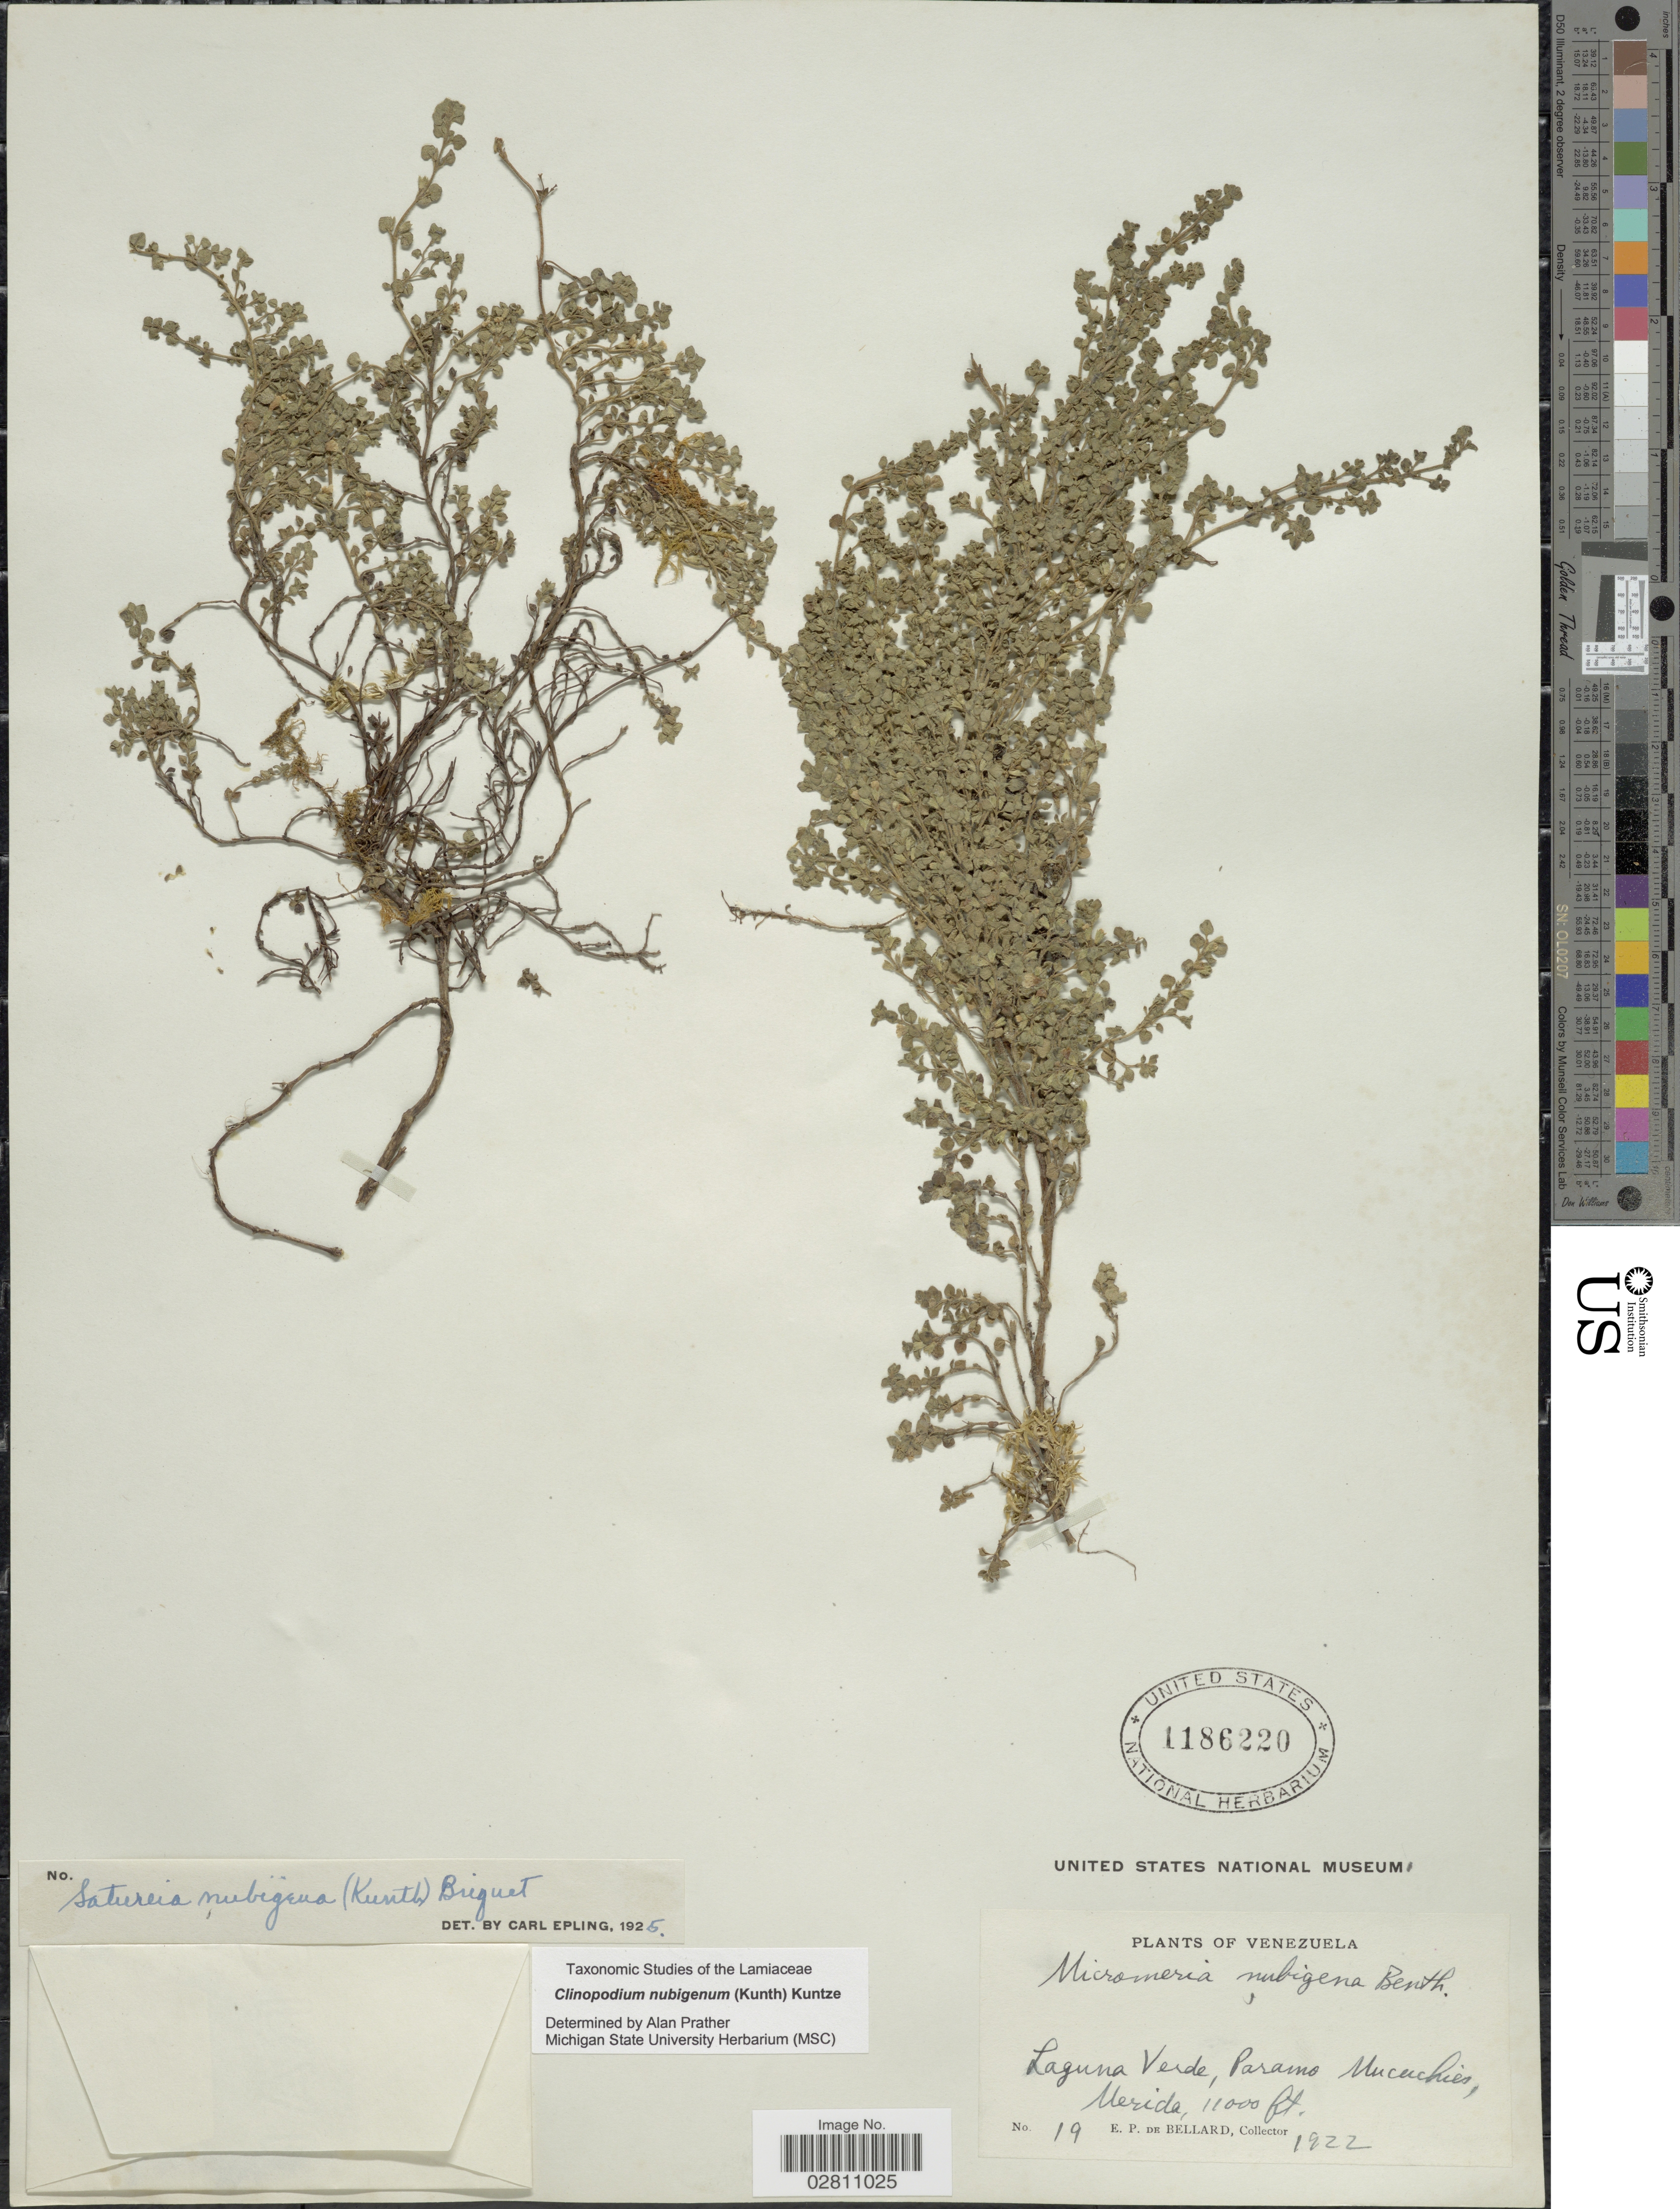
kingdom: Plantae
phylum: Tracheophyta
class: Magnoliopsida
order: Lamiales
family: Lamiaceae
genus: Clinopodium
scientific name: Clinopodium nubigenum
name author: (Kunth) Kuntze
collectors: E. de Bellard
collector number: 19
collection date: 1922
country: Venezuela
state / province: Mérida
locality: Laguna Verde, Paramo Mucuchies, Merida.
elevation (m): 3353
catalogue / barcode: US 1186220